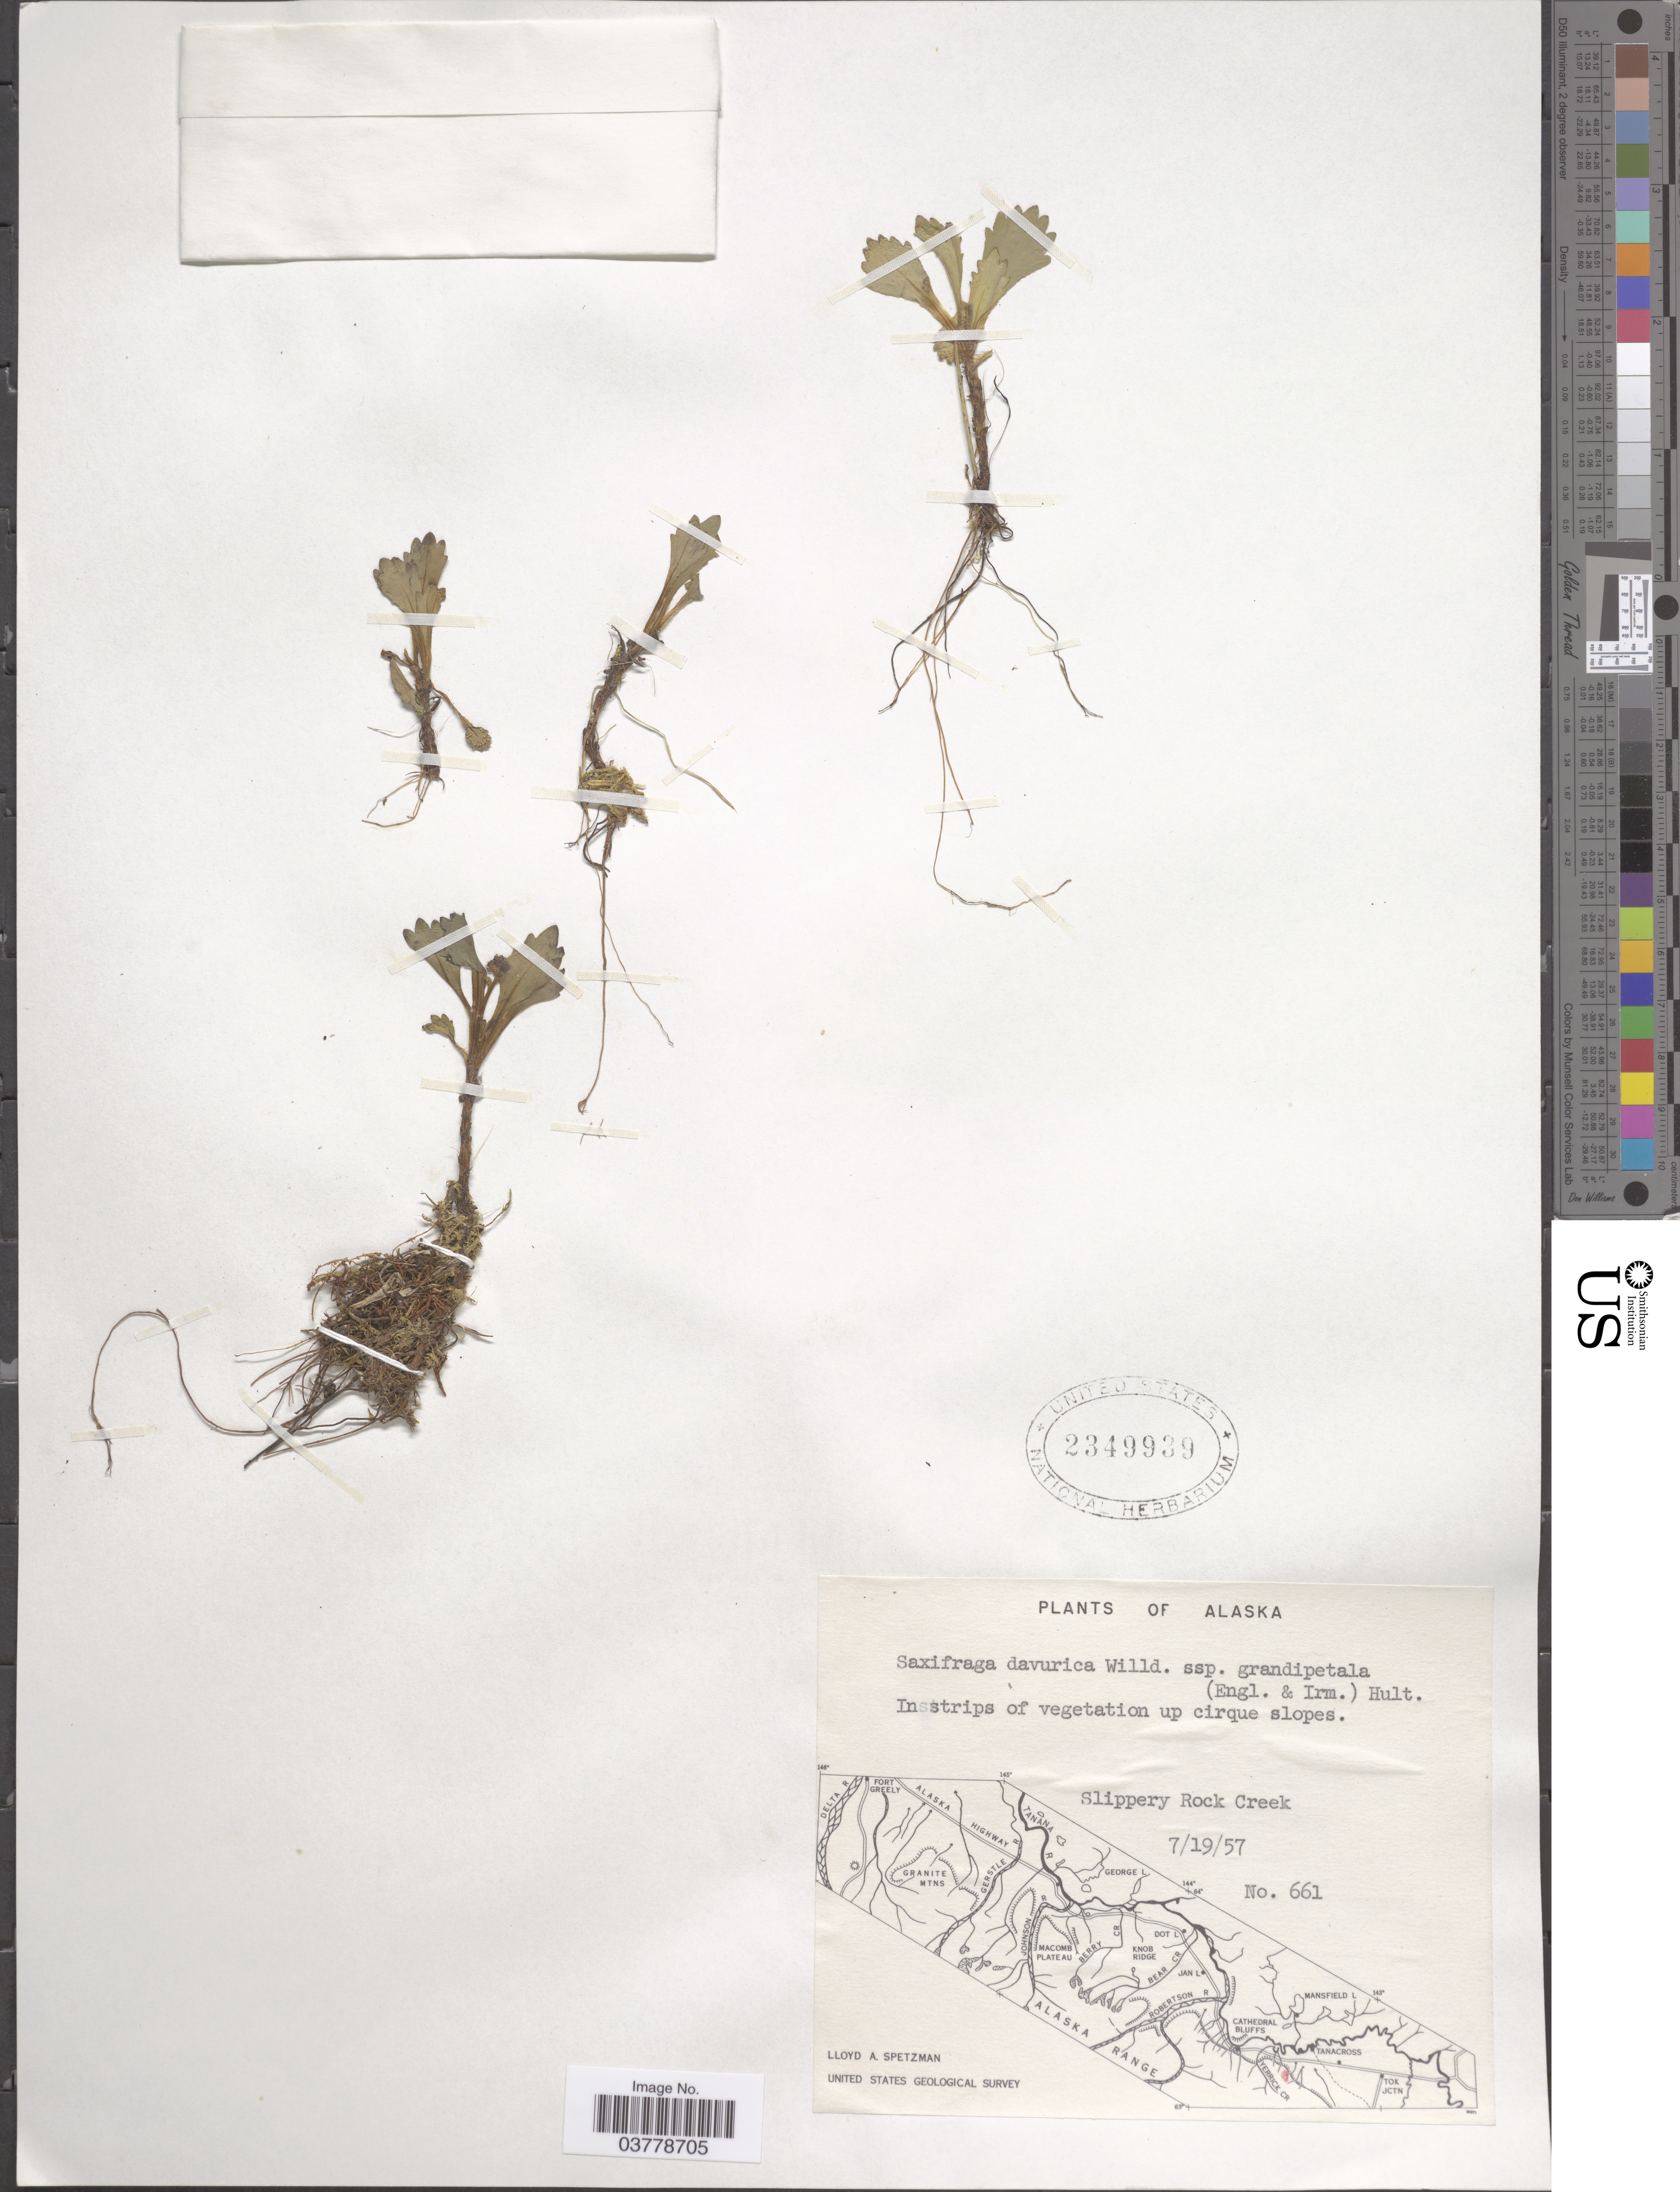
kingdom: Plantae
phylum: Tracheophyta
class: Magnoliopsida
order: Saxifragales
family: Saxifragaceae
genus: Micranthes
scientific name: Micranthes calycina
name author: (Sternb.) Gornall & H. Ohba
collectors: L. Spetzman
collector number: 661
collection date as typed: Transcribed d/m/y: 19/7/57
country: United States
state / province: Alaska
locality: Slippery Rock Creek.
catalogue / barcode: US 2349939